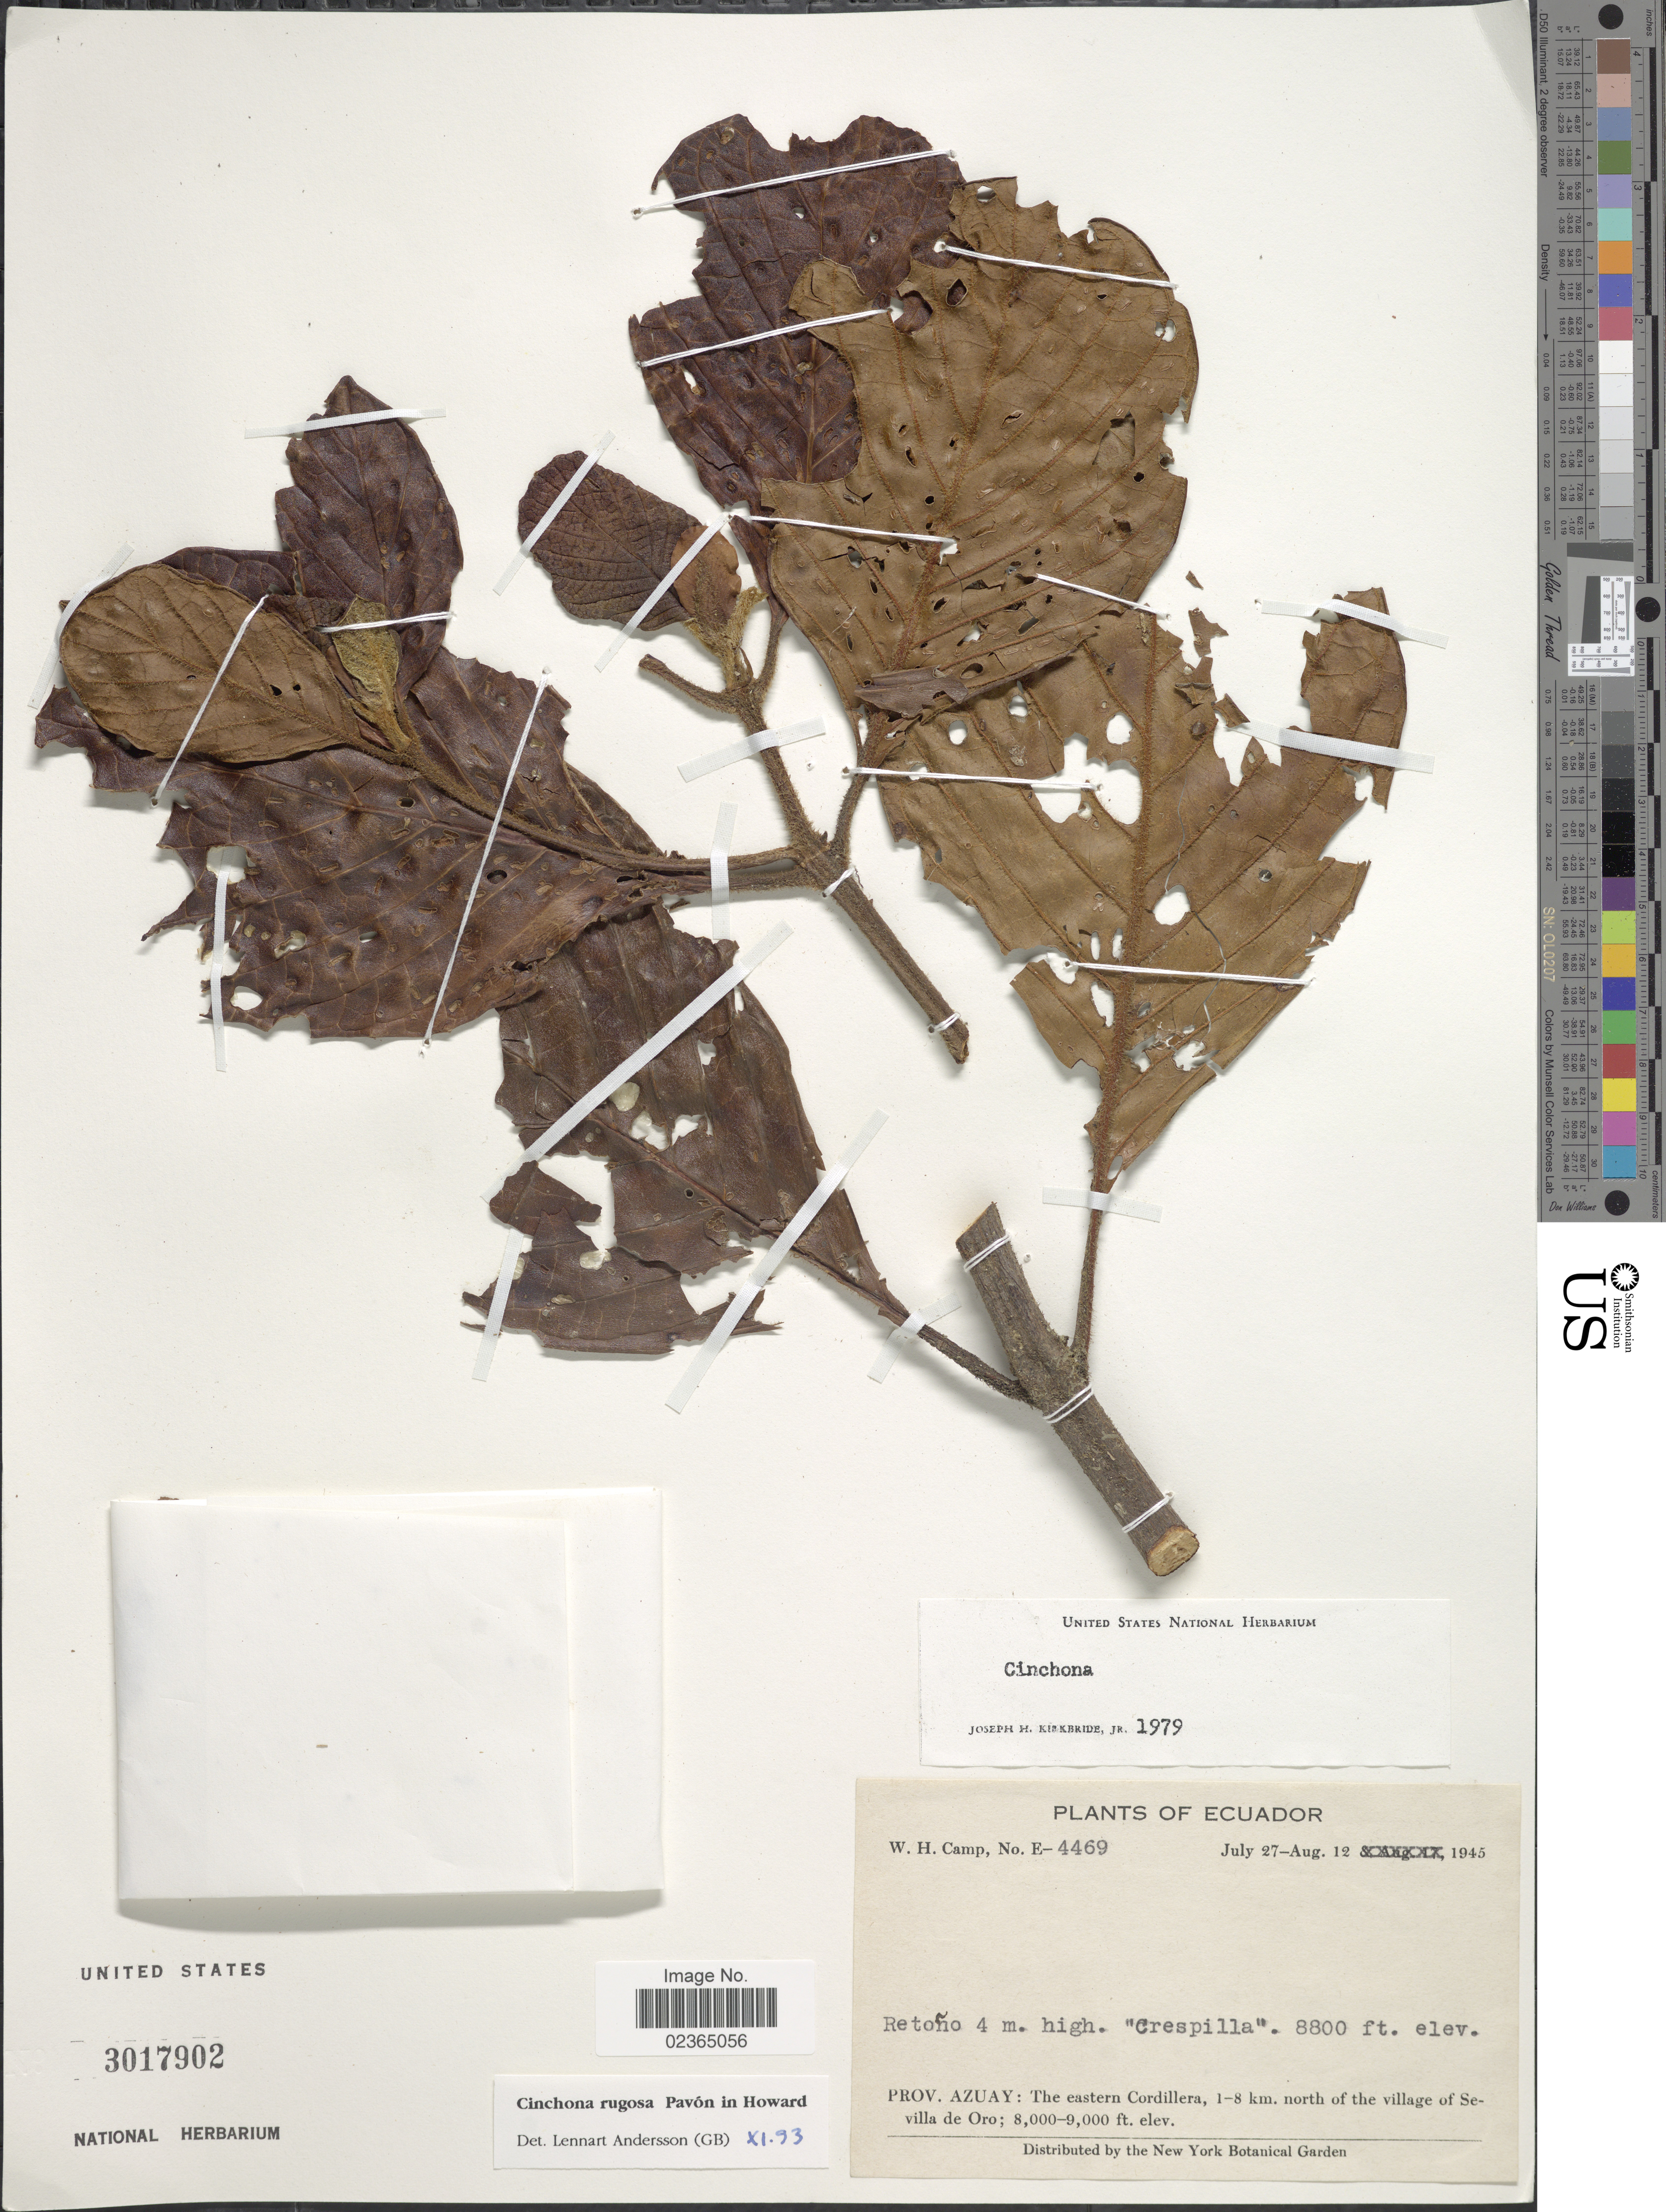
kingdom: Plantae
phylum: Tracheophyta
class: Magnoliopsida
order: Gentianales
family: Rubiaceae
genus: Cinchona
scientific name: Cinchona rugosa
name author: Pav.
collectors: W. H. Camp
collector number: E-4469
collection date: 1945-07-27/1945-08-12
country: Ecuador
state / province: Azuay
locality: The eastern Cordillera, 1-8 km. north of the village of Sevilla de Oro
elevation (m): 2438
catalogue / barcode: US 3017902